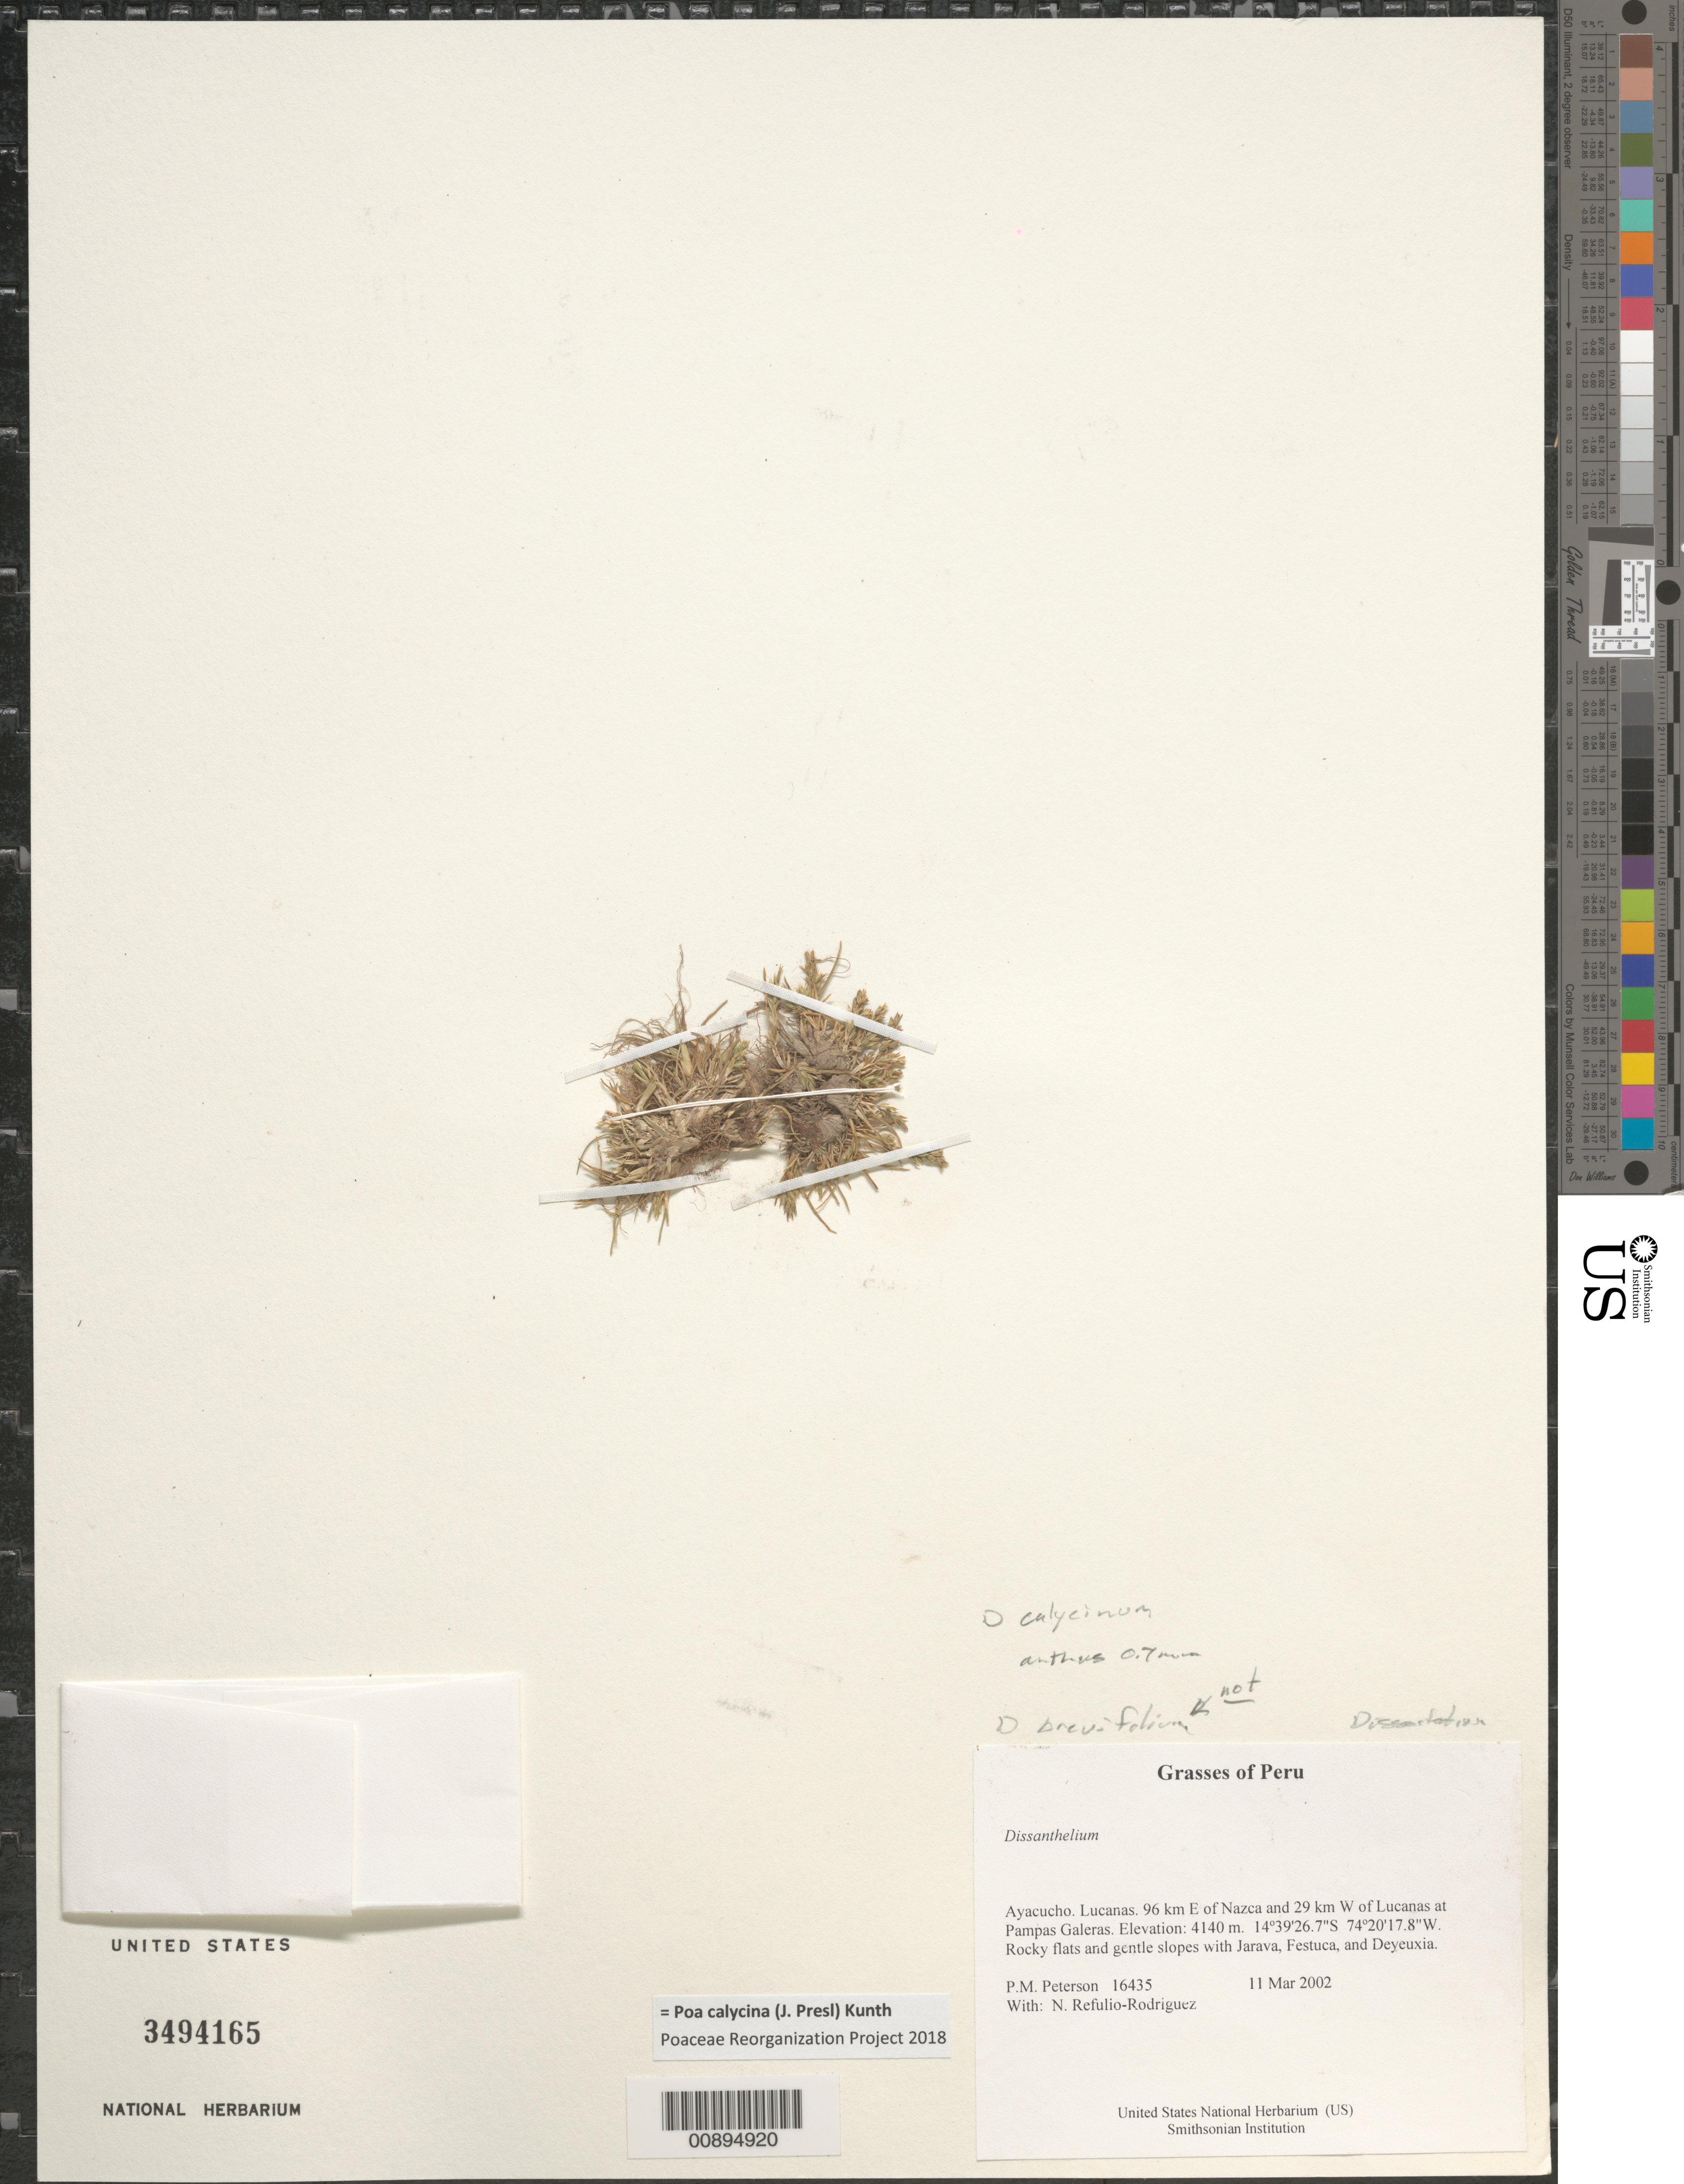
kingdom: Plantae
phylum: Tracheophyta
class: Liliopsida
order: Poales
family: Poaceae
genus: Poa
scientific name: Poa calycina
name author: (J. Presl) Kunth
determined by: Poaceae Reorganization Project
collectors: P. M. Peterson & N. Refulio-Rodríguez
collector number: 16435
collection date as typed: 11 Mar 2002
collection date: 2002-03-11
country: Peru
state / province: Ayacucho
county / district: Lucanas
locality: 96 km E of Nazca and 29 km W of Lucanas at Pampas Galeras.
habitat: Rocky flats and gentle slopes with ~Jarava, Festuca, and Deyeuxia~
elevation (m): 4140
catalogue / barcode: US 3494165